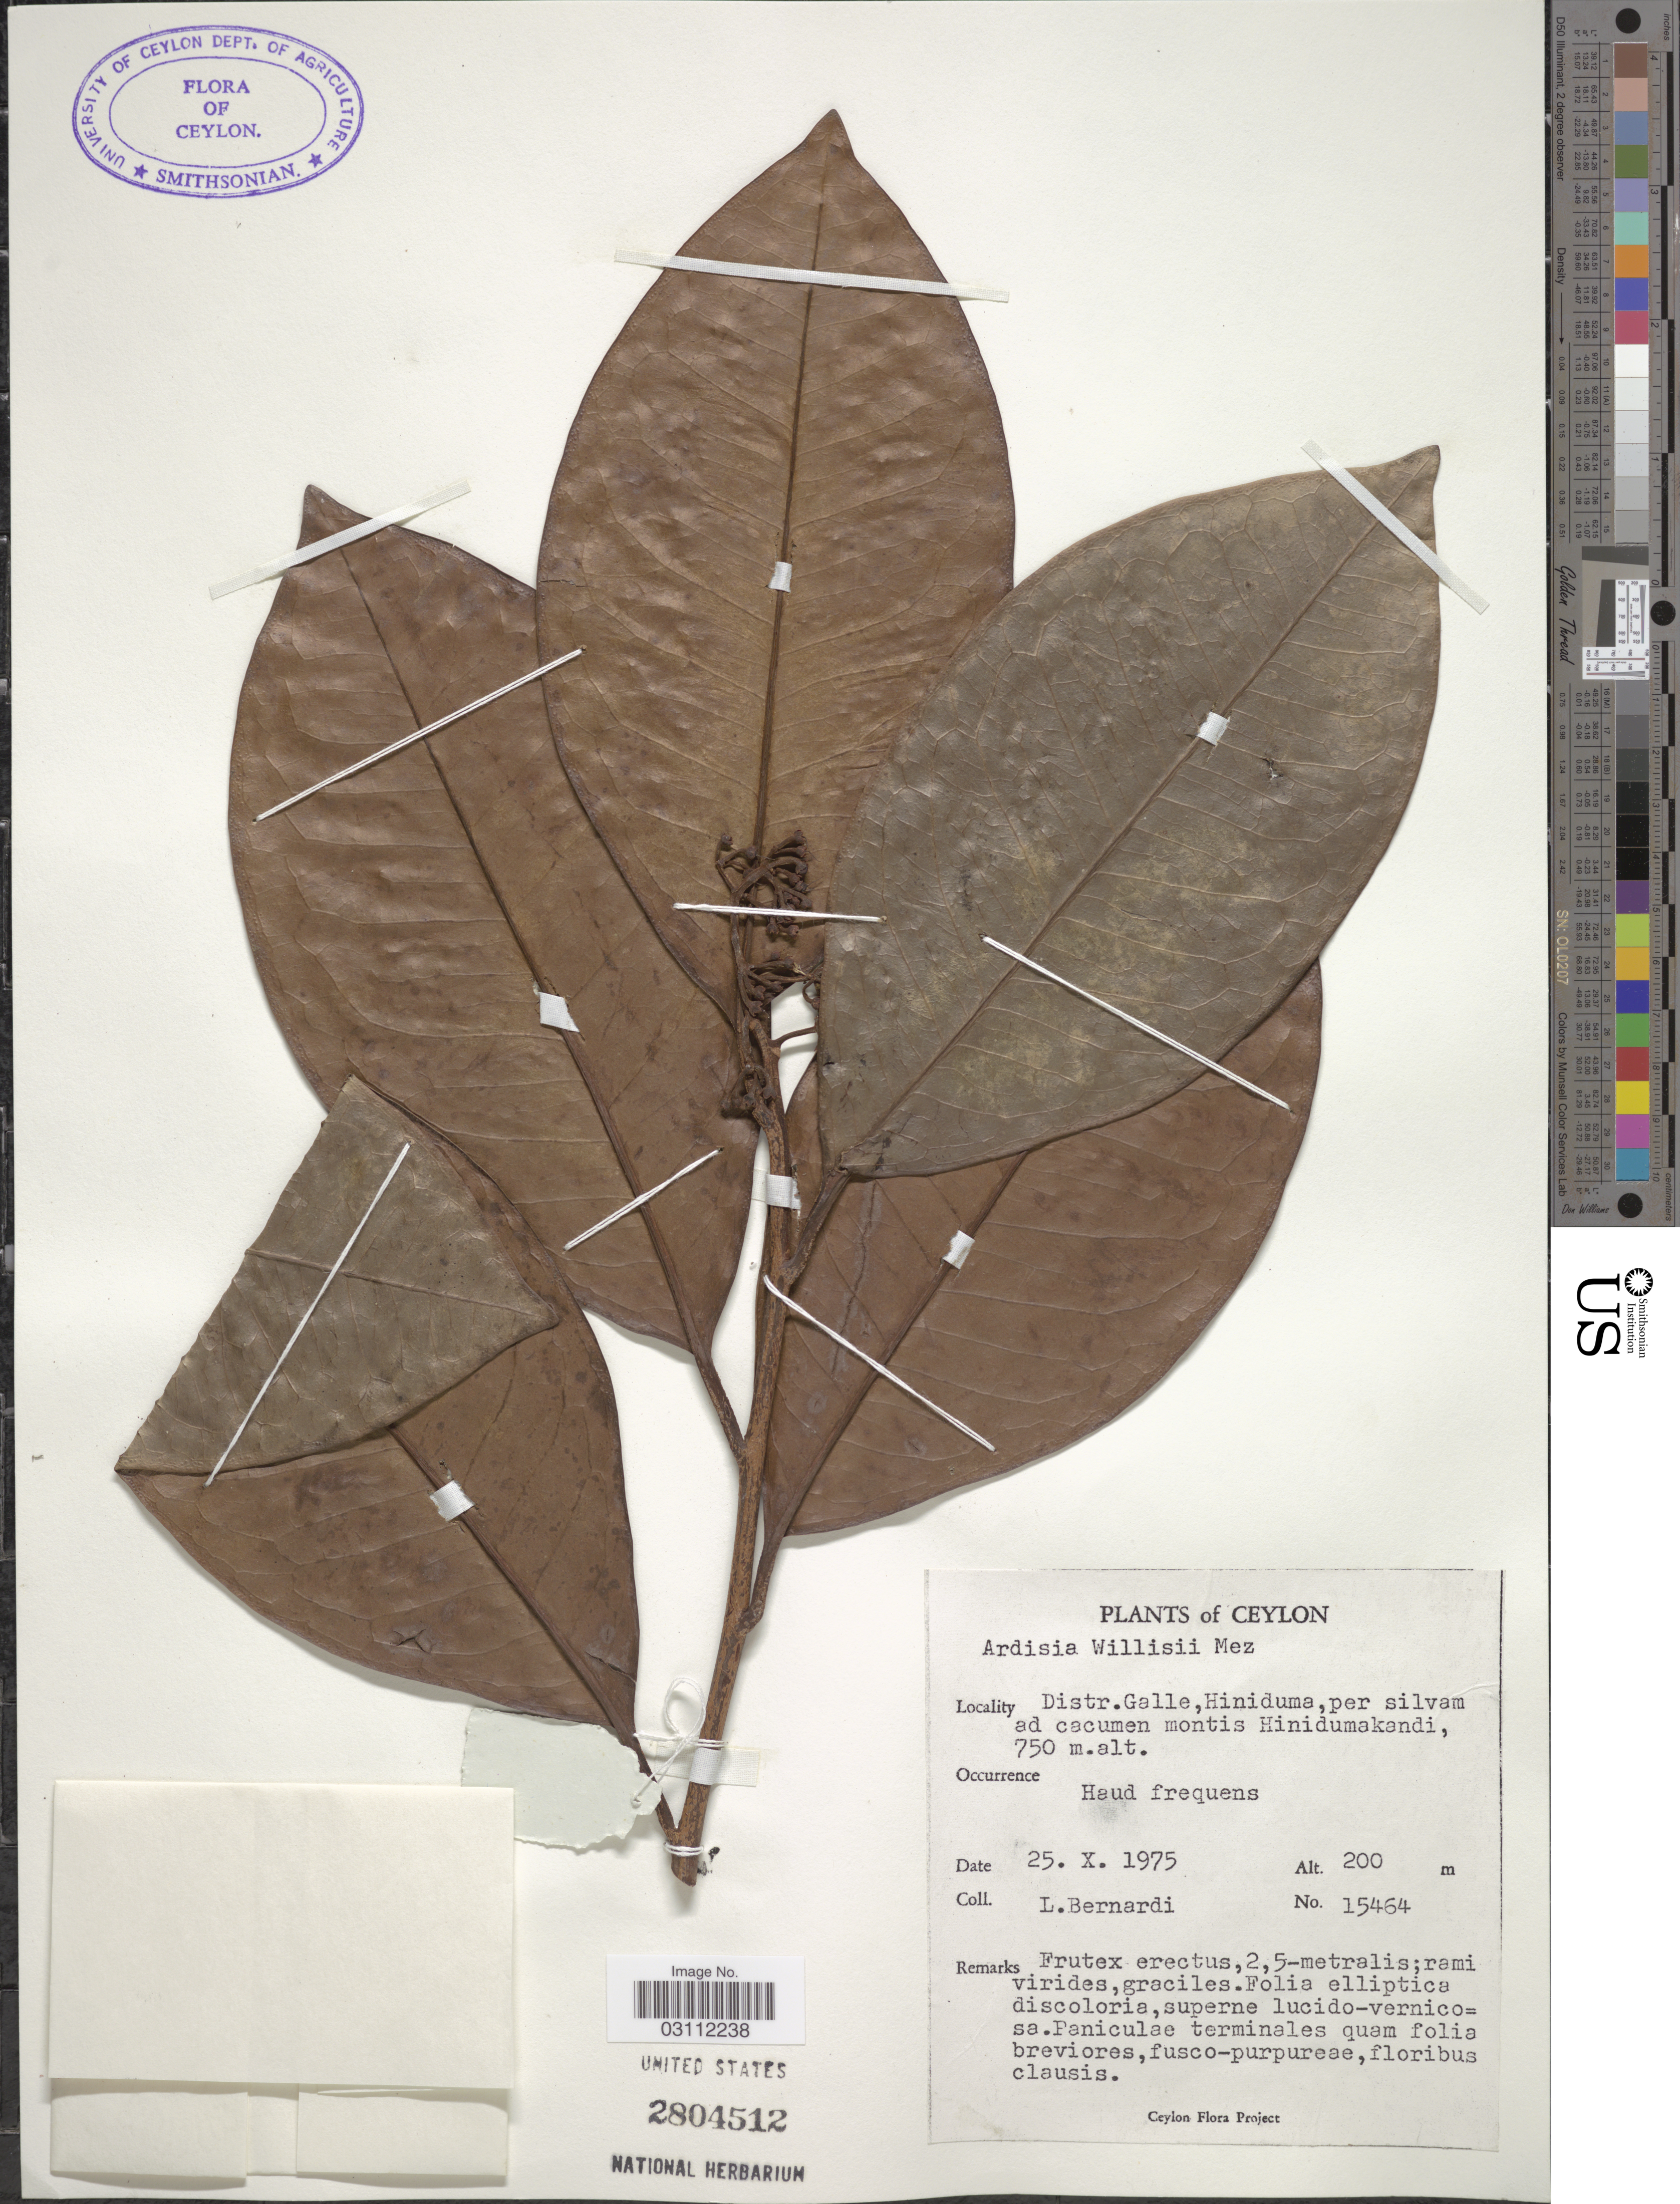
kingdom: Plantae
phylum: Tracheophyta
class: Magnoliopsida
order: Ericales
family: Primulaceae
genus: Ardisia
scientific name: Ardisia willisii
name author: Mez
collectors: L. Bernardi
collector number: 15464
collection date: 1975-10-25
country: Sri Lanka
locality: Ceylon. Distr. Galle, Hiniduma, per silvam ad cacumen montis Hinidumakandi.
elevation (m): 200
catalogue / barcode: US 2804512